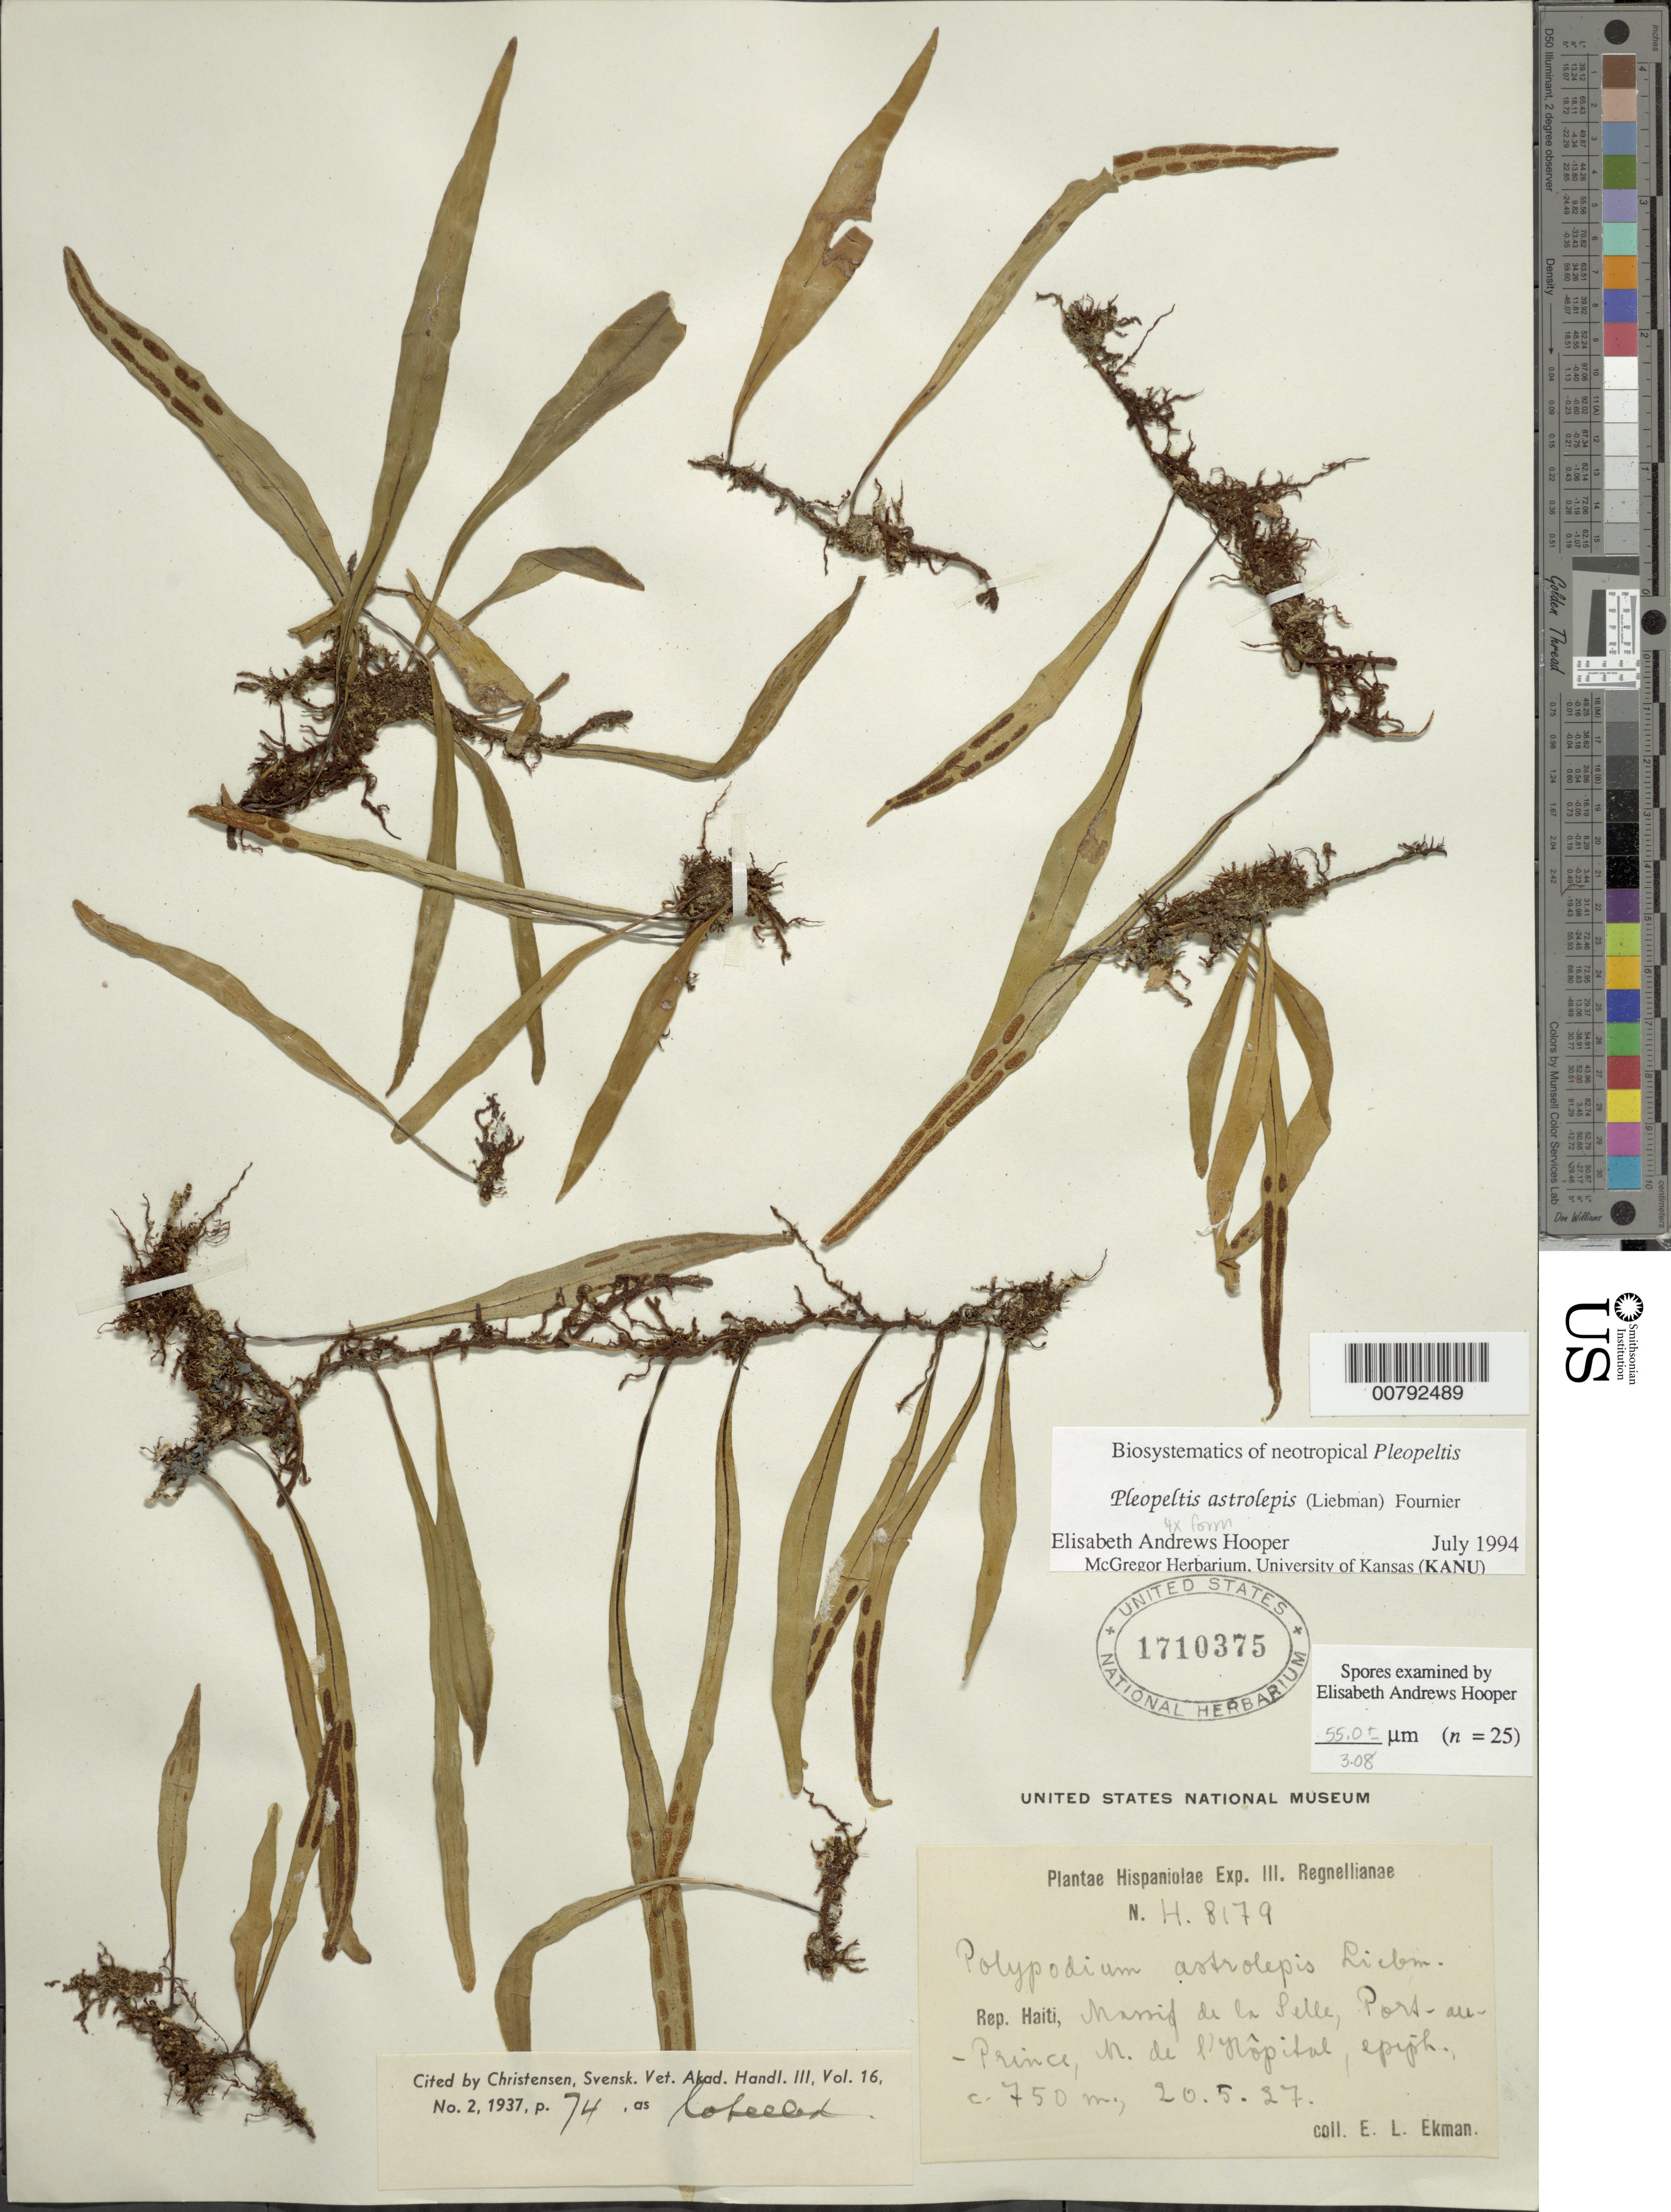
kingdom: Plantae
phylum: Tracheophyta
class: Polypodiopsida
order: Polypodiales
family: Polypodiaceae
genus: Pleopeltis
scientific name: Pleopeltis astrolepis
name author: (Liebm.) E. Fourn.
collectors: E. L. Ekman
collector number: H 8179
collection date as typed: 20 May 1927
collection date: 1927-05-20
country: Haiti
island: Hispaniola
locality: Massif de la Selle, Port-au-Prince, N de hôpital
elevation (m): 750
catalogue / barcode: US 1710375